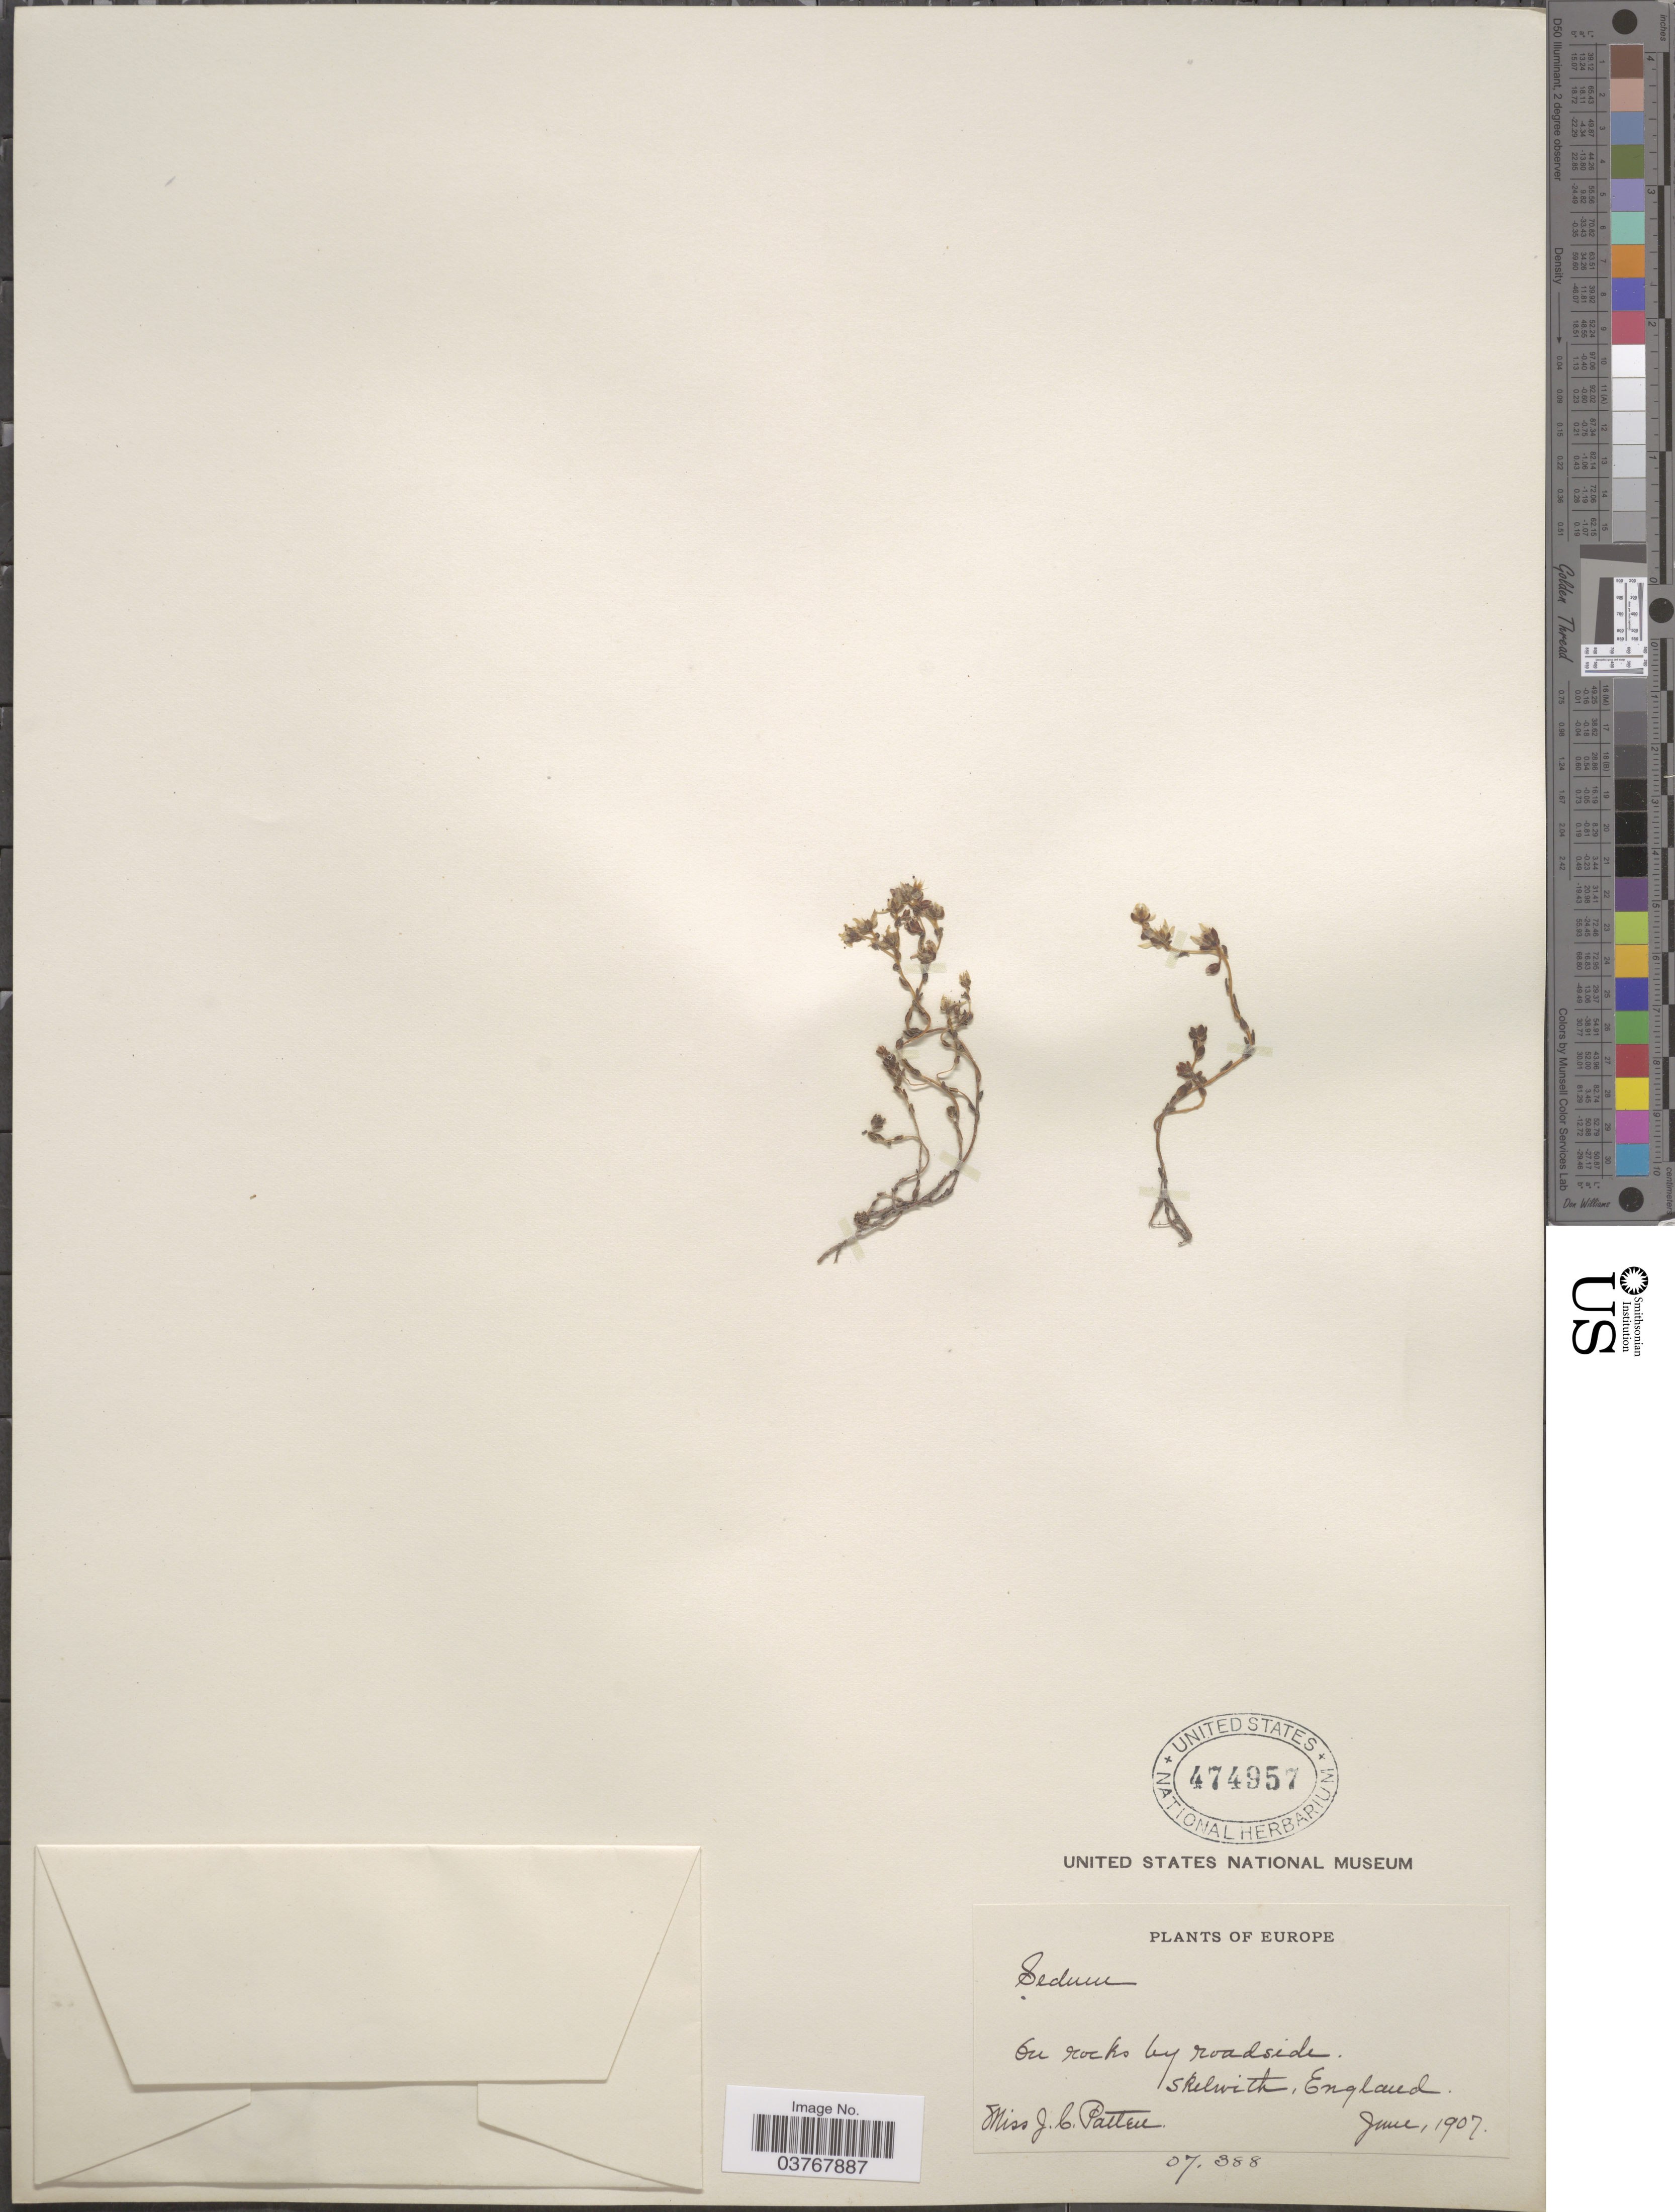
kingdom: Plantae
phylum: Tracheophyta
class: Magnoliopsida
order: Saxifragales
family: Crassulaceae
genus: Sedum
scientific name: Sedum sp.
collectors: J. Patten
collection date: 1907-06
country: United Kingdom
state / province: England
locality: On rocks by roadside. Skelwith.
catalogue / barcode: US 474957